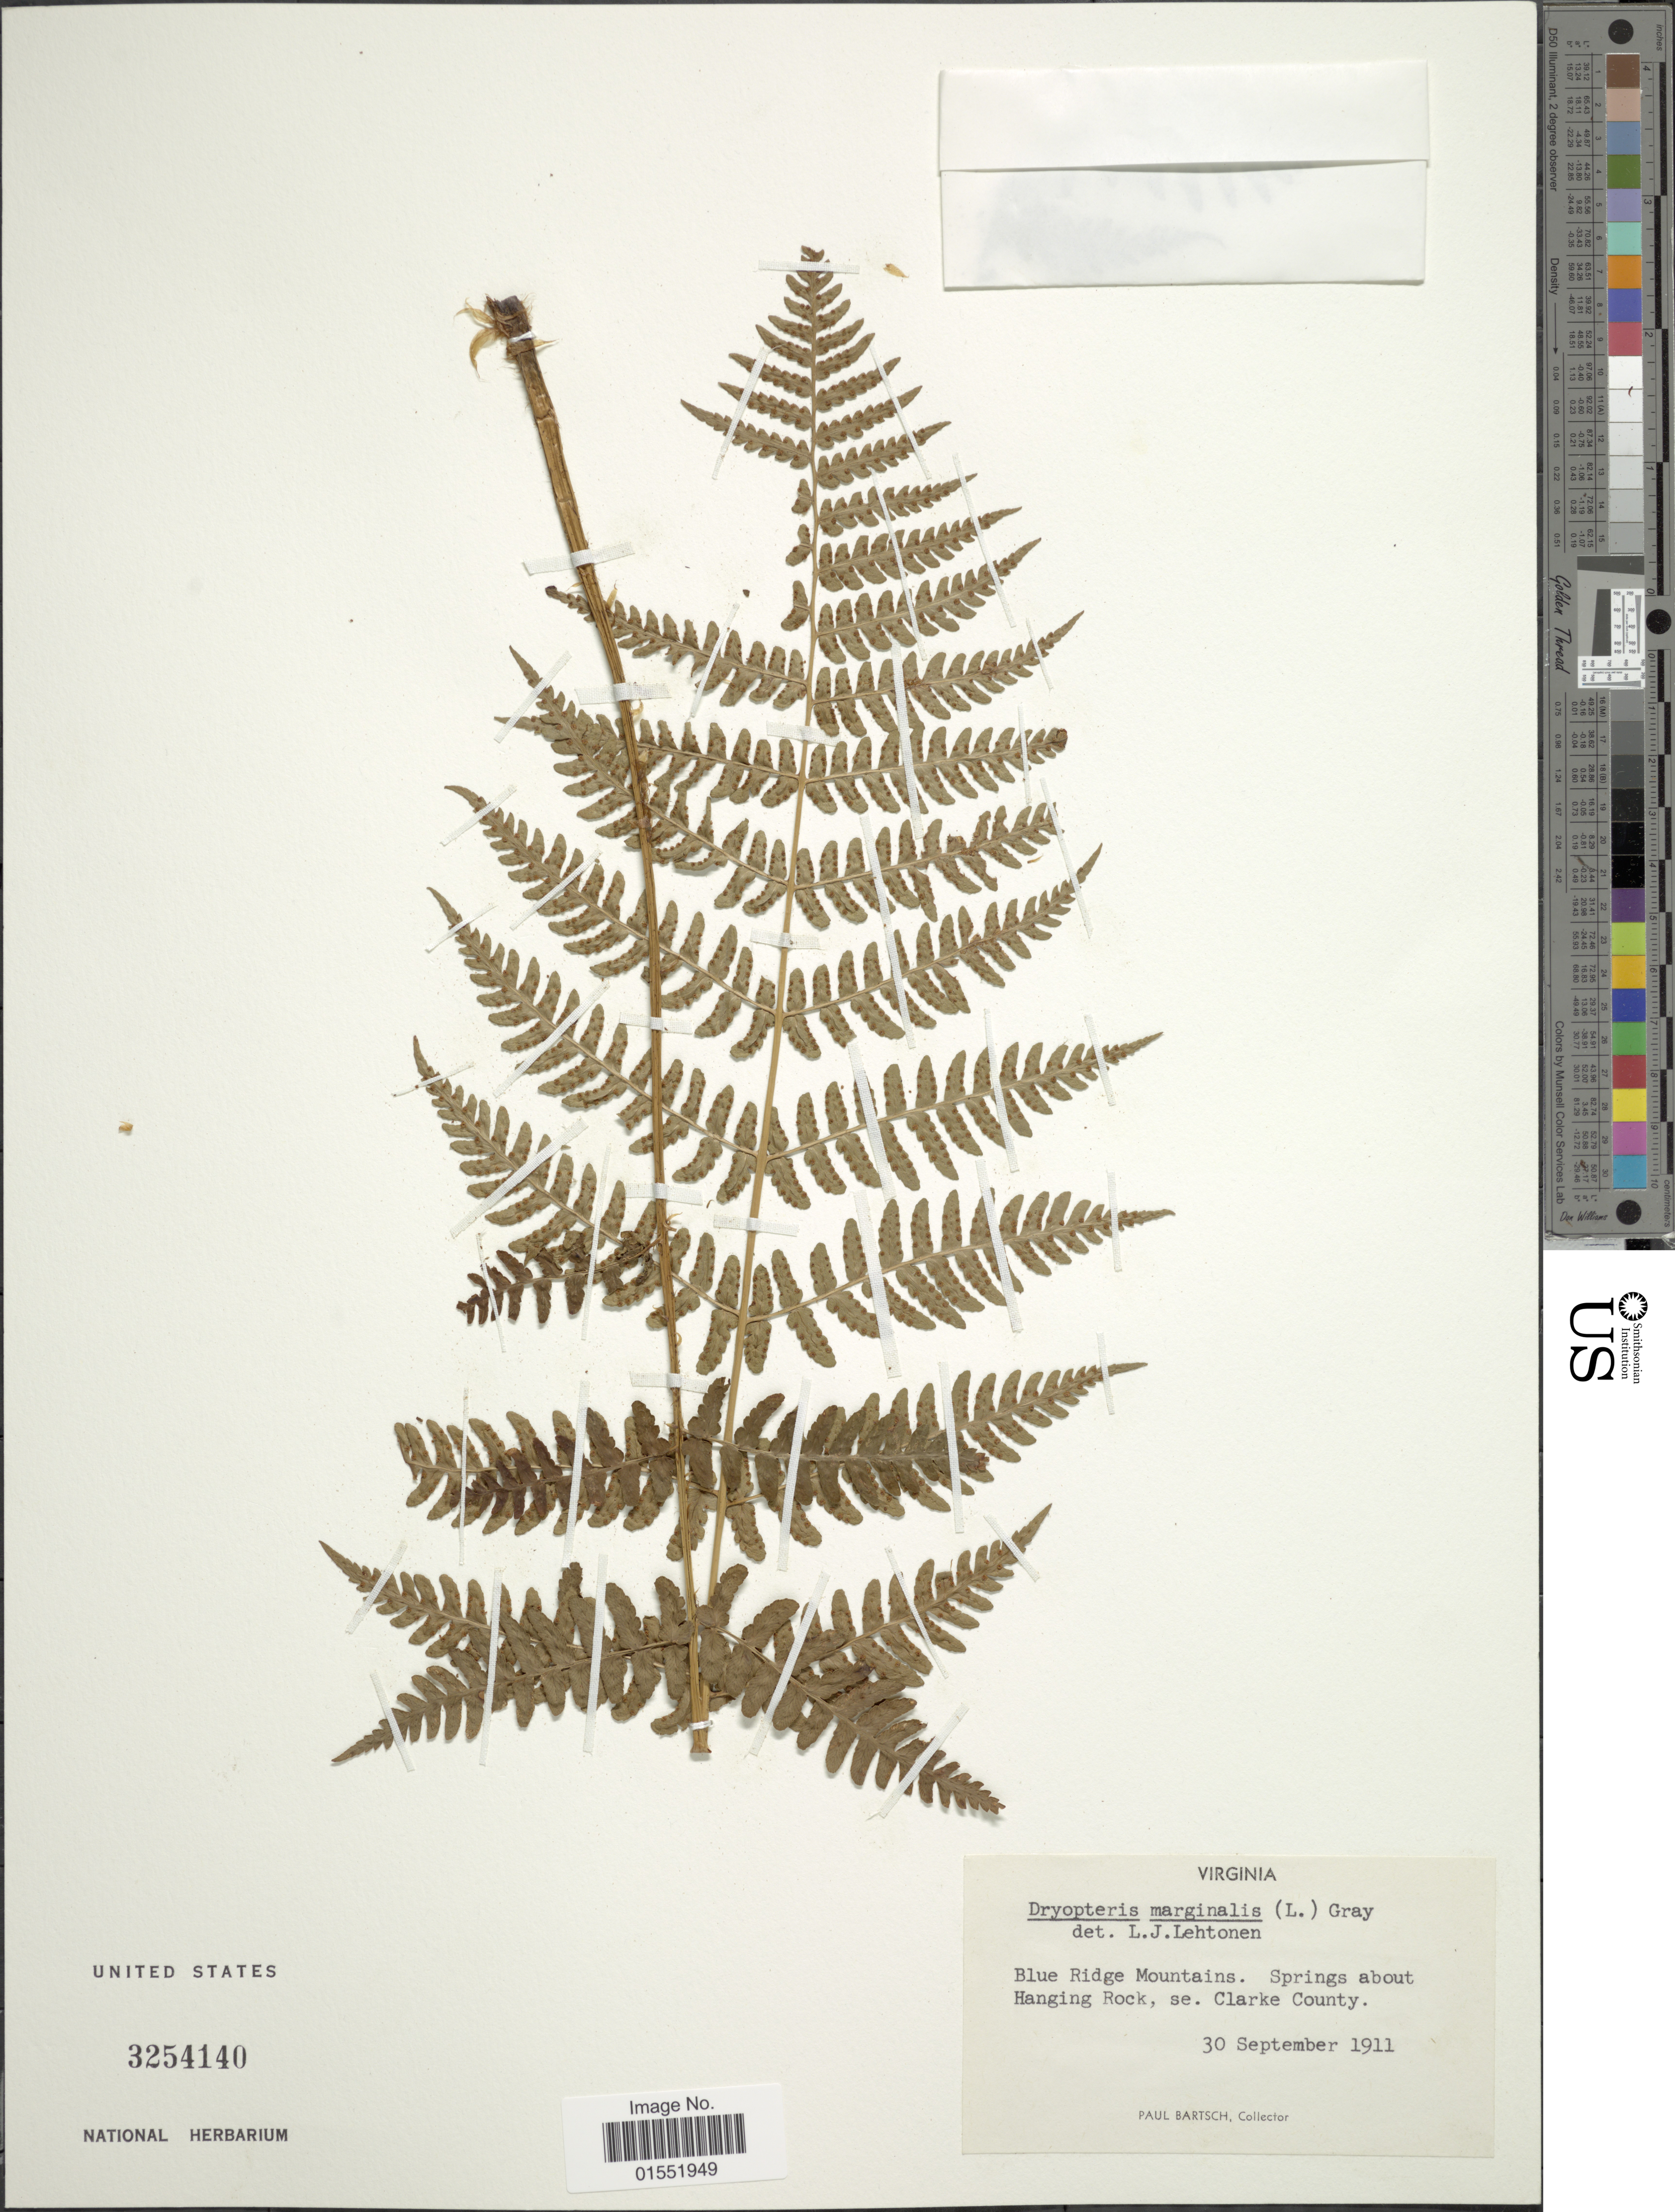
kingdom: Plantae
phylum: Tracheophyta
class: Polypodiopsida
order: Polypodiales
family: Dryopteridaceae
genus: Dryopteris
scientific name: Dryopteris marginalis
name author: (L.) A. Gray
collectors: P. Bartsch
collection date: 1911-09-30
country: United States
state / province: Virginia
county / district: Clarke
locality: Blue Ridge Mountains. Springs about Hanging Rock, se. Clarke County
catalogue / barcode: US 3254140